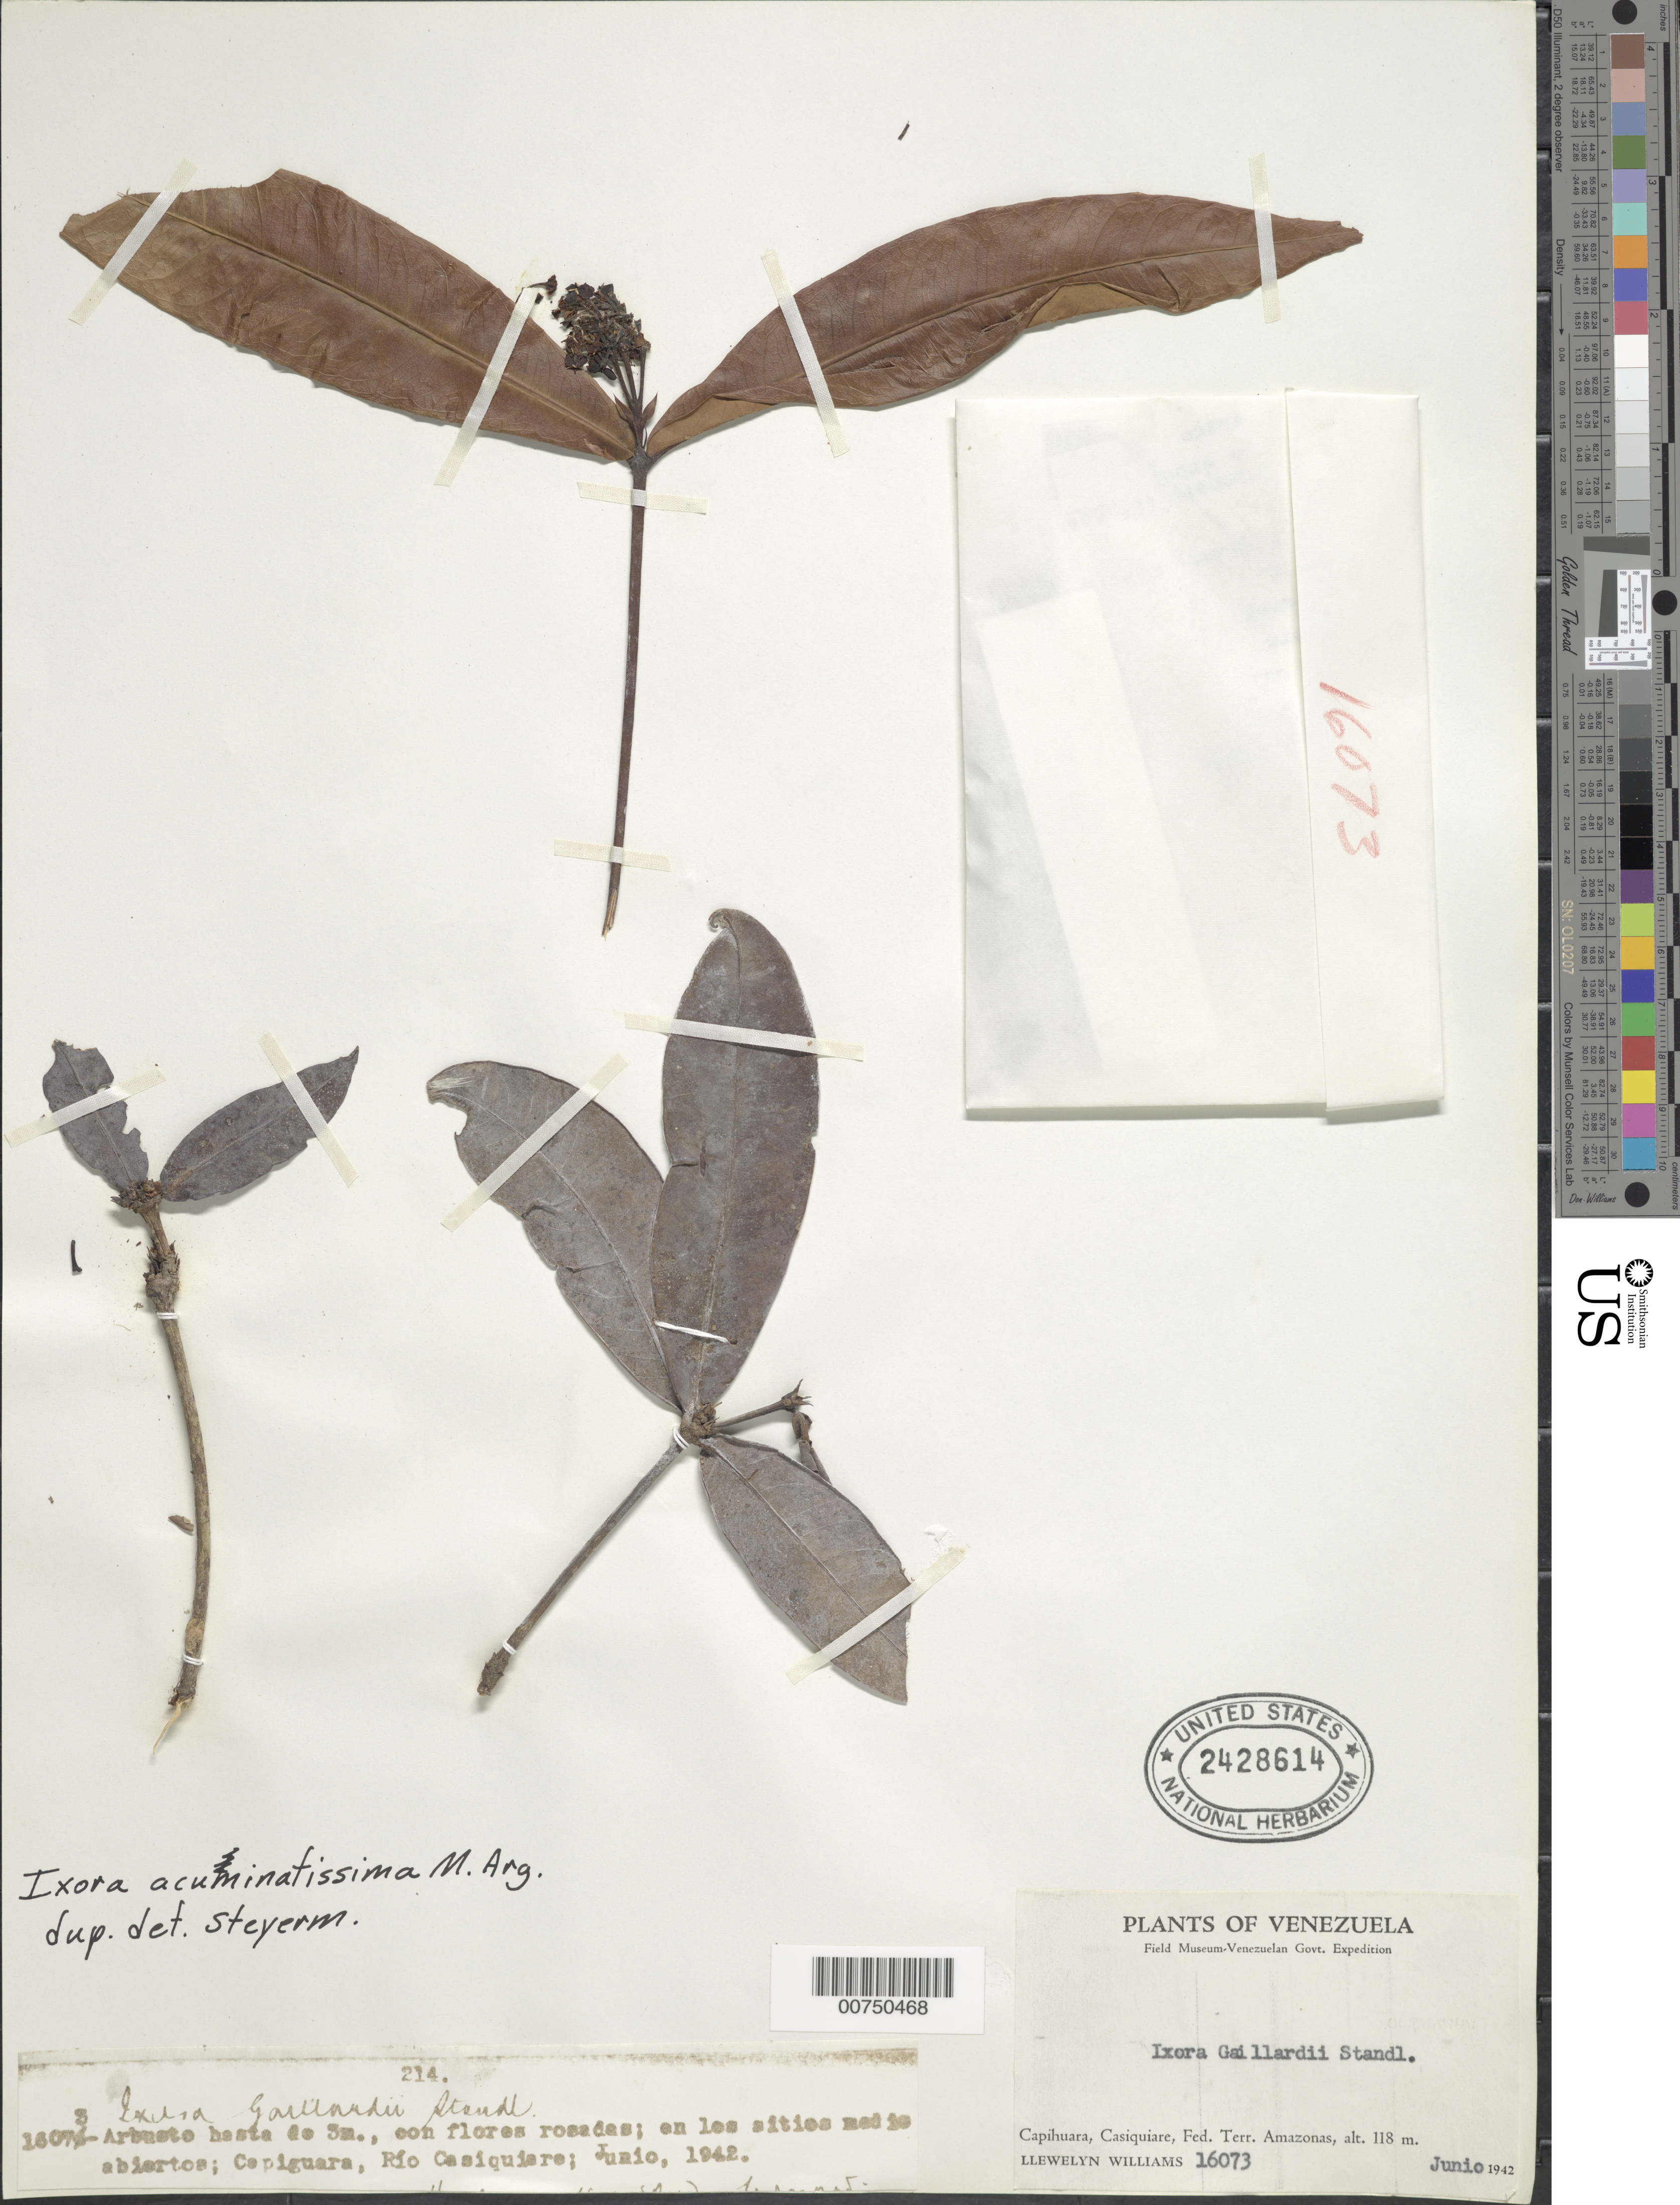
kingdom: Plantae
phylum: Tracheophyta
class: Magnoliopsida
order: Gentianales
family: Rubiaceae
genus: Ixora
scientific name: Ixora acuminatissima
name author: Müll. Arg.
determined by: Steyermark, Julian A., (VEN)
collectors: Ll. Williams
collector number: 16073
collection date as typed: Jun-42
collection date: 1942-06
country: Venezuela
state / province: Amazonas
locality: Capihuara, Río Casiquiare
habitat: Sitios medi abiertos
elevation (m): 118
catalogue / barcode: US 2428614